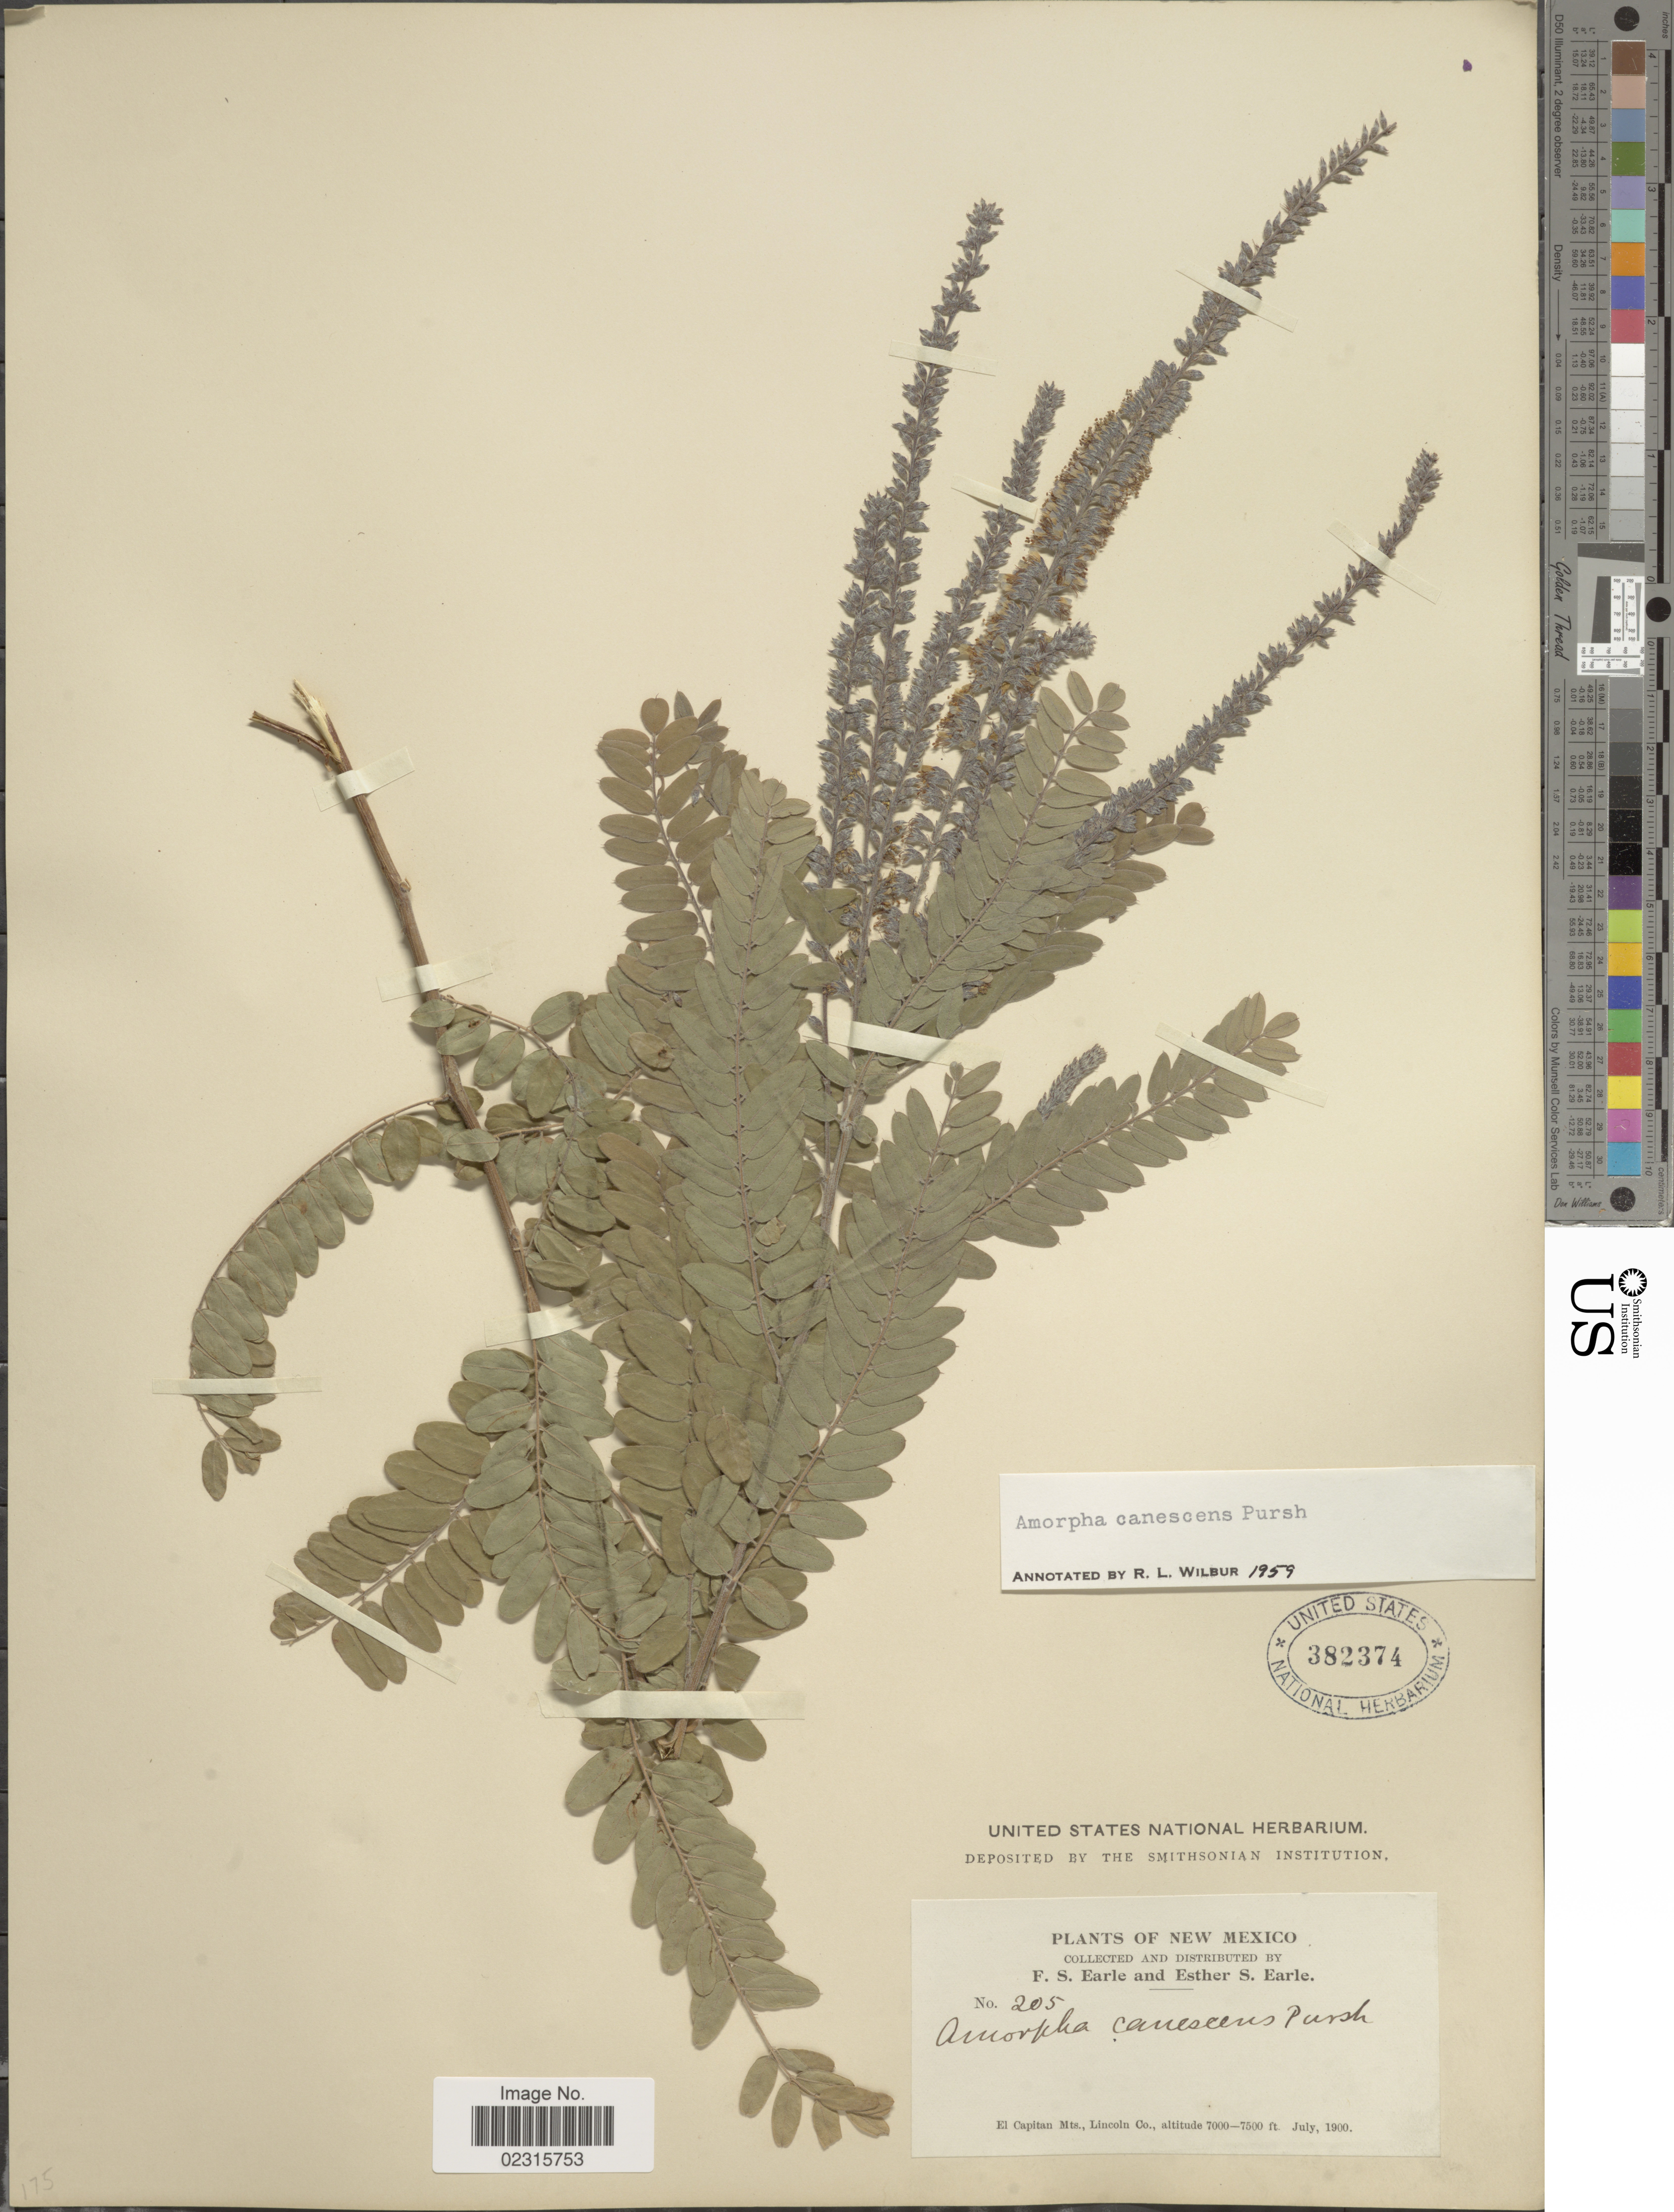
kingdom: Plantae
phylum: Tracheophyta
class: Magnoliopsida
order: Fabales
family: Fabaceae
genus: Amorpha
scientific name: Amorpha canescens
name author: Pursh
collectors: F. S. Earle & E. S. Earle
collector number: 205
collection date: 1900-07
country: United States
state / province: New Mexico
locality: El Capitan Mts., Lincoln Co.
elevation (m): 2134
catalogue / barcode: US 382374